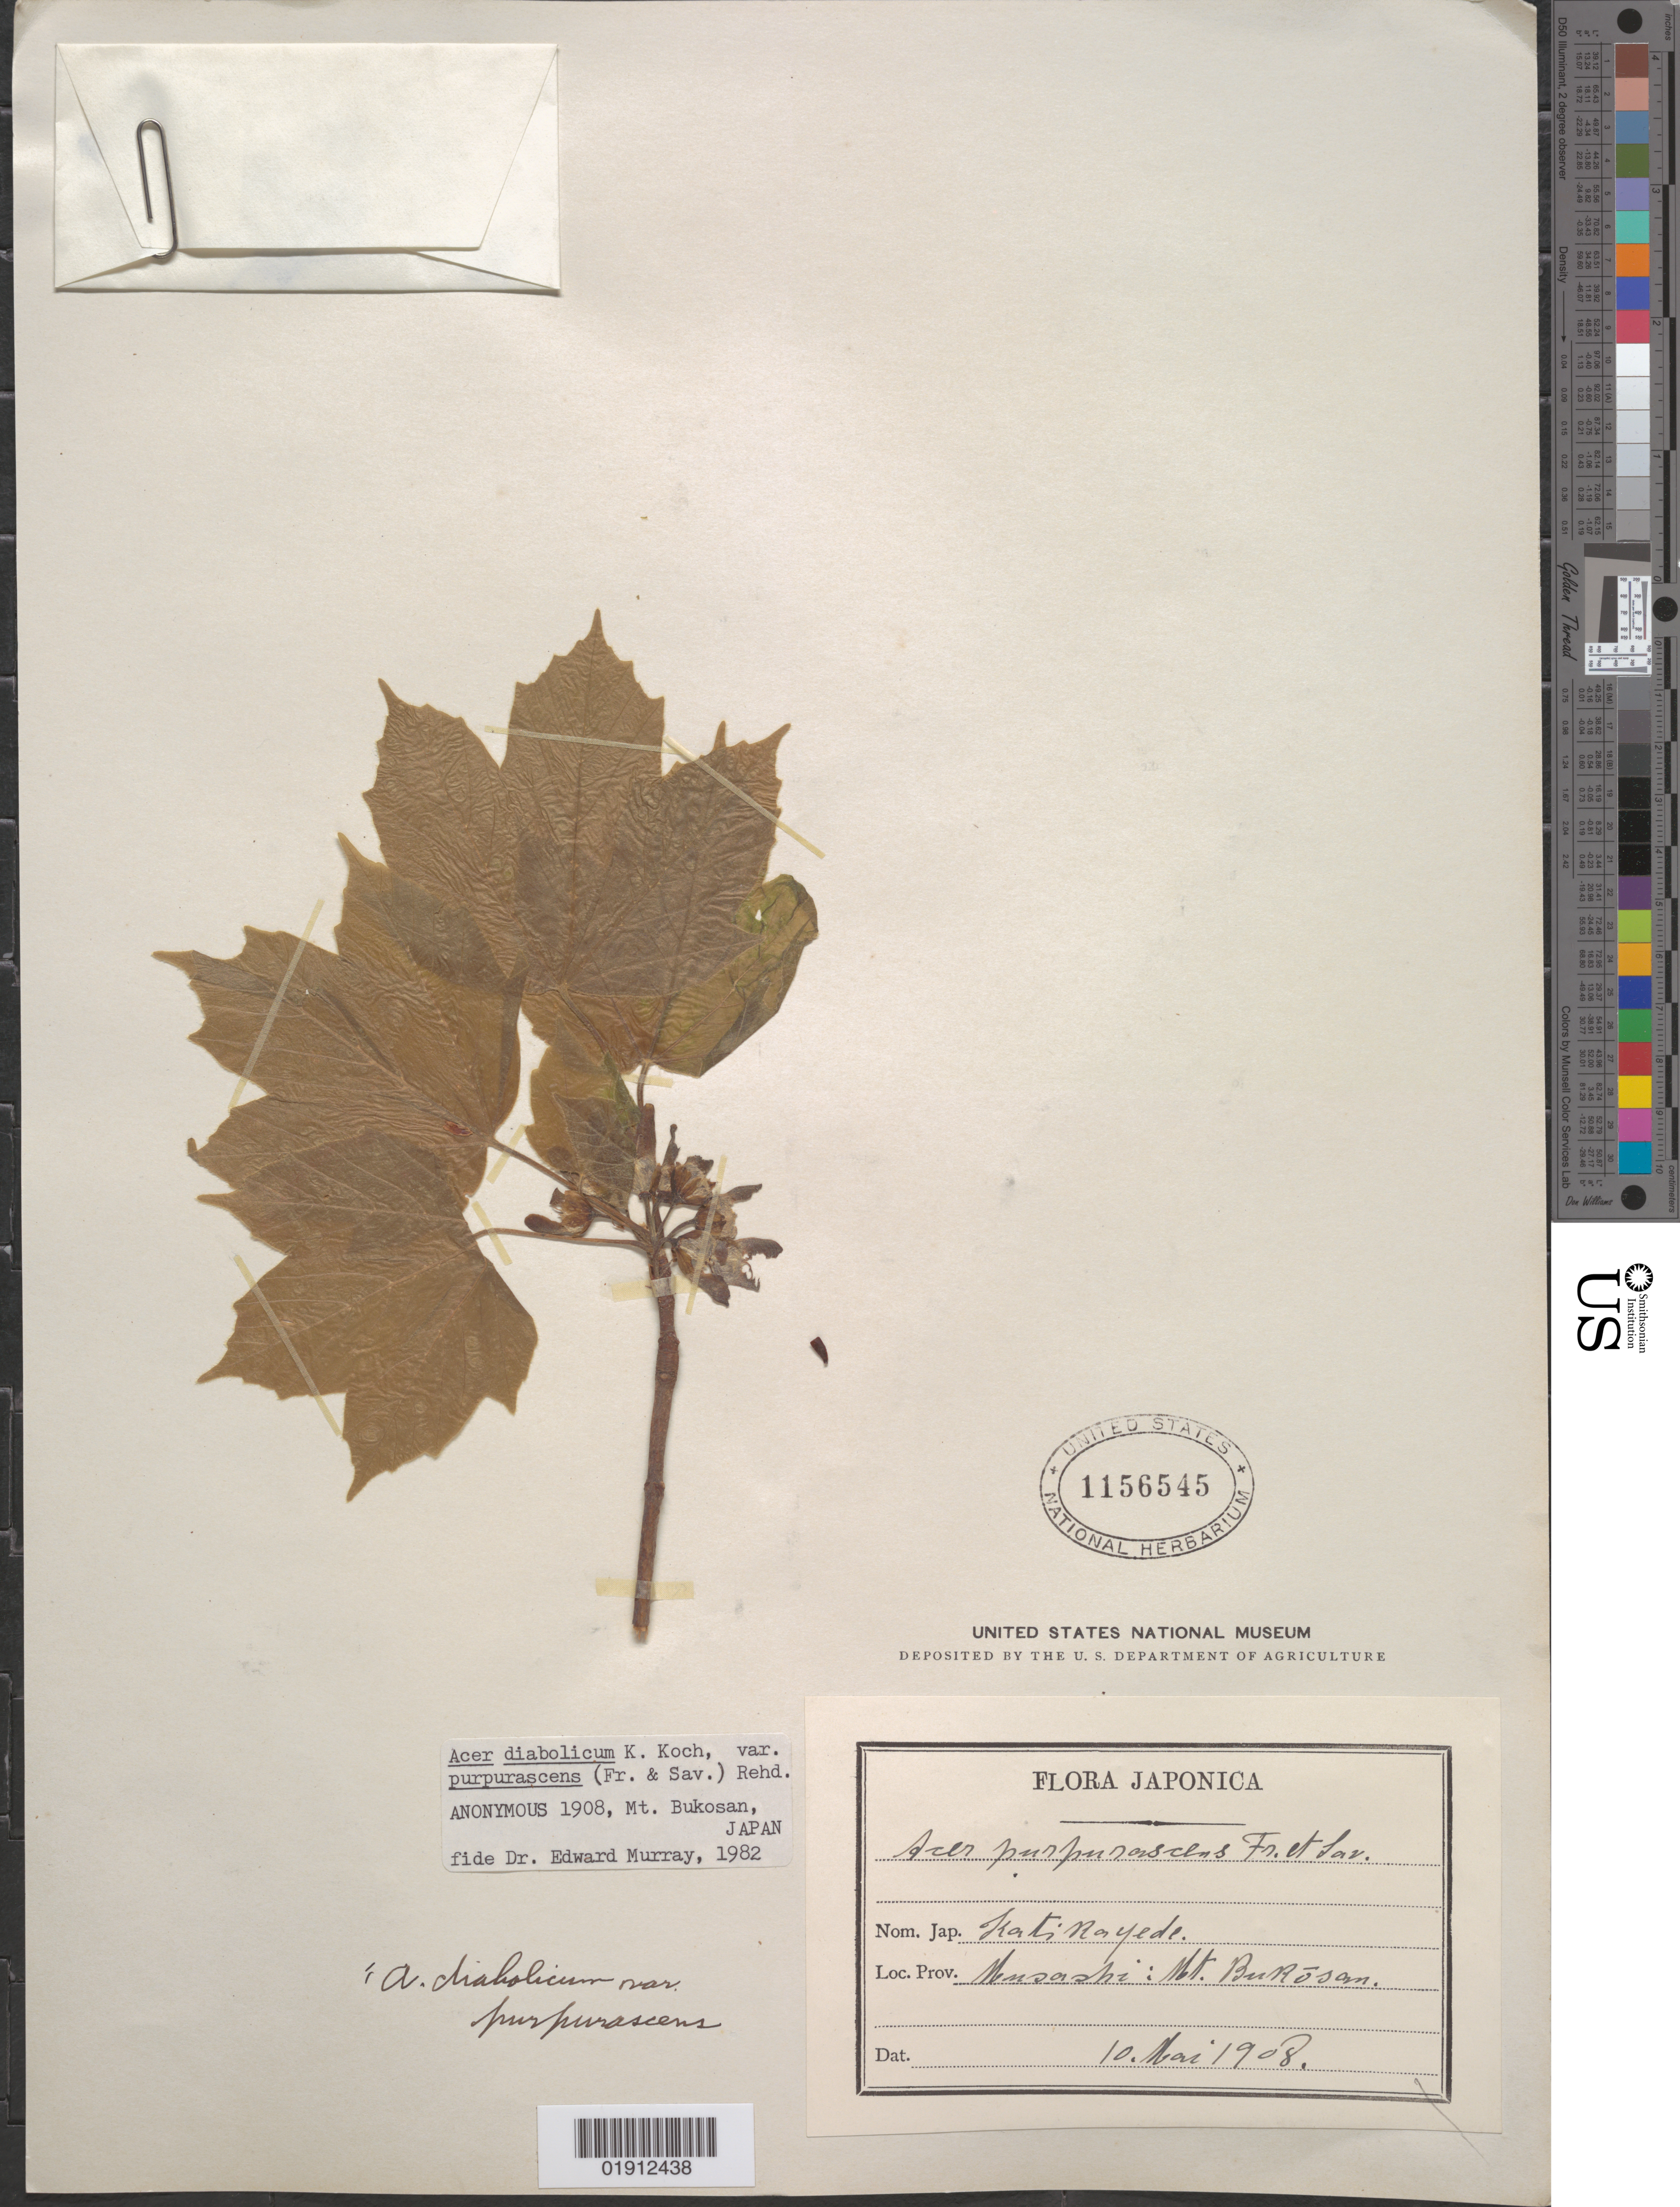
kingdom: Plantae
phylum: Tracheophyta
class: Magnoliopsida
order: Sapindales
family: Sapindaceae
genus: Acer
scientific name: Acer diabolicum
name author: Blume ex K. Koch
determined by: Murray, Edward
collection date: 1908-05-10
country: Japan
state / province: Saitama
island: Honshu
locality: Musashi [Saitama]: Mt. Bukosan [Mt. Buko]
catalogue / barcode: US 1156545